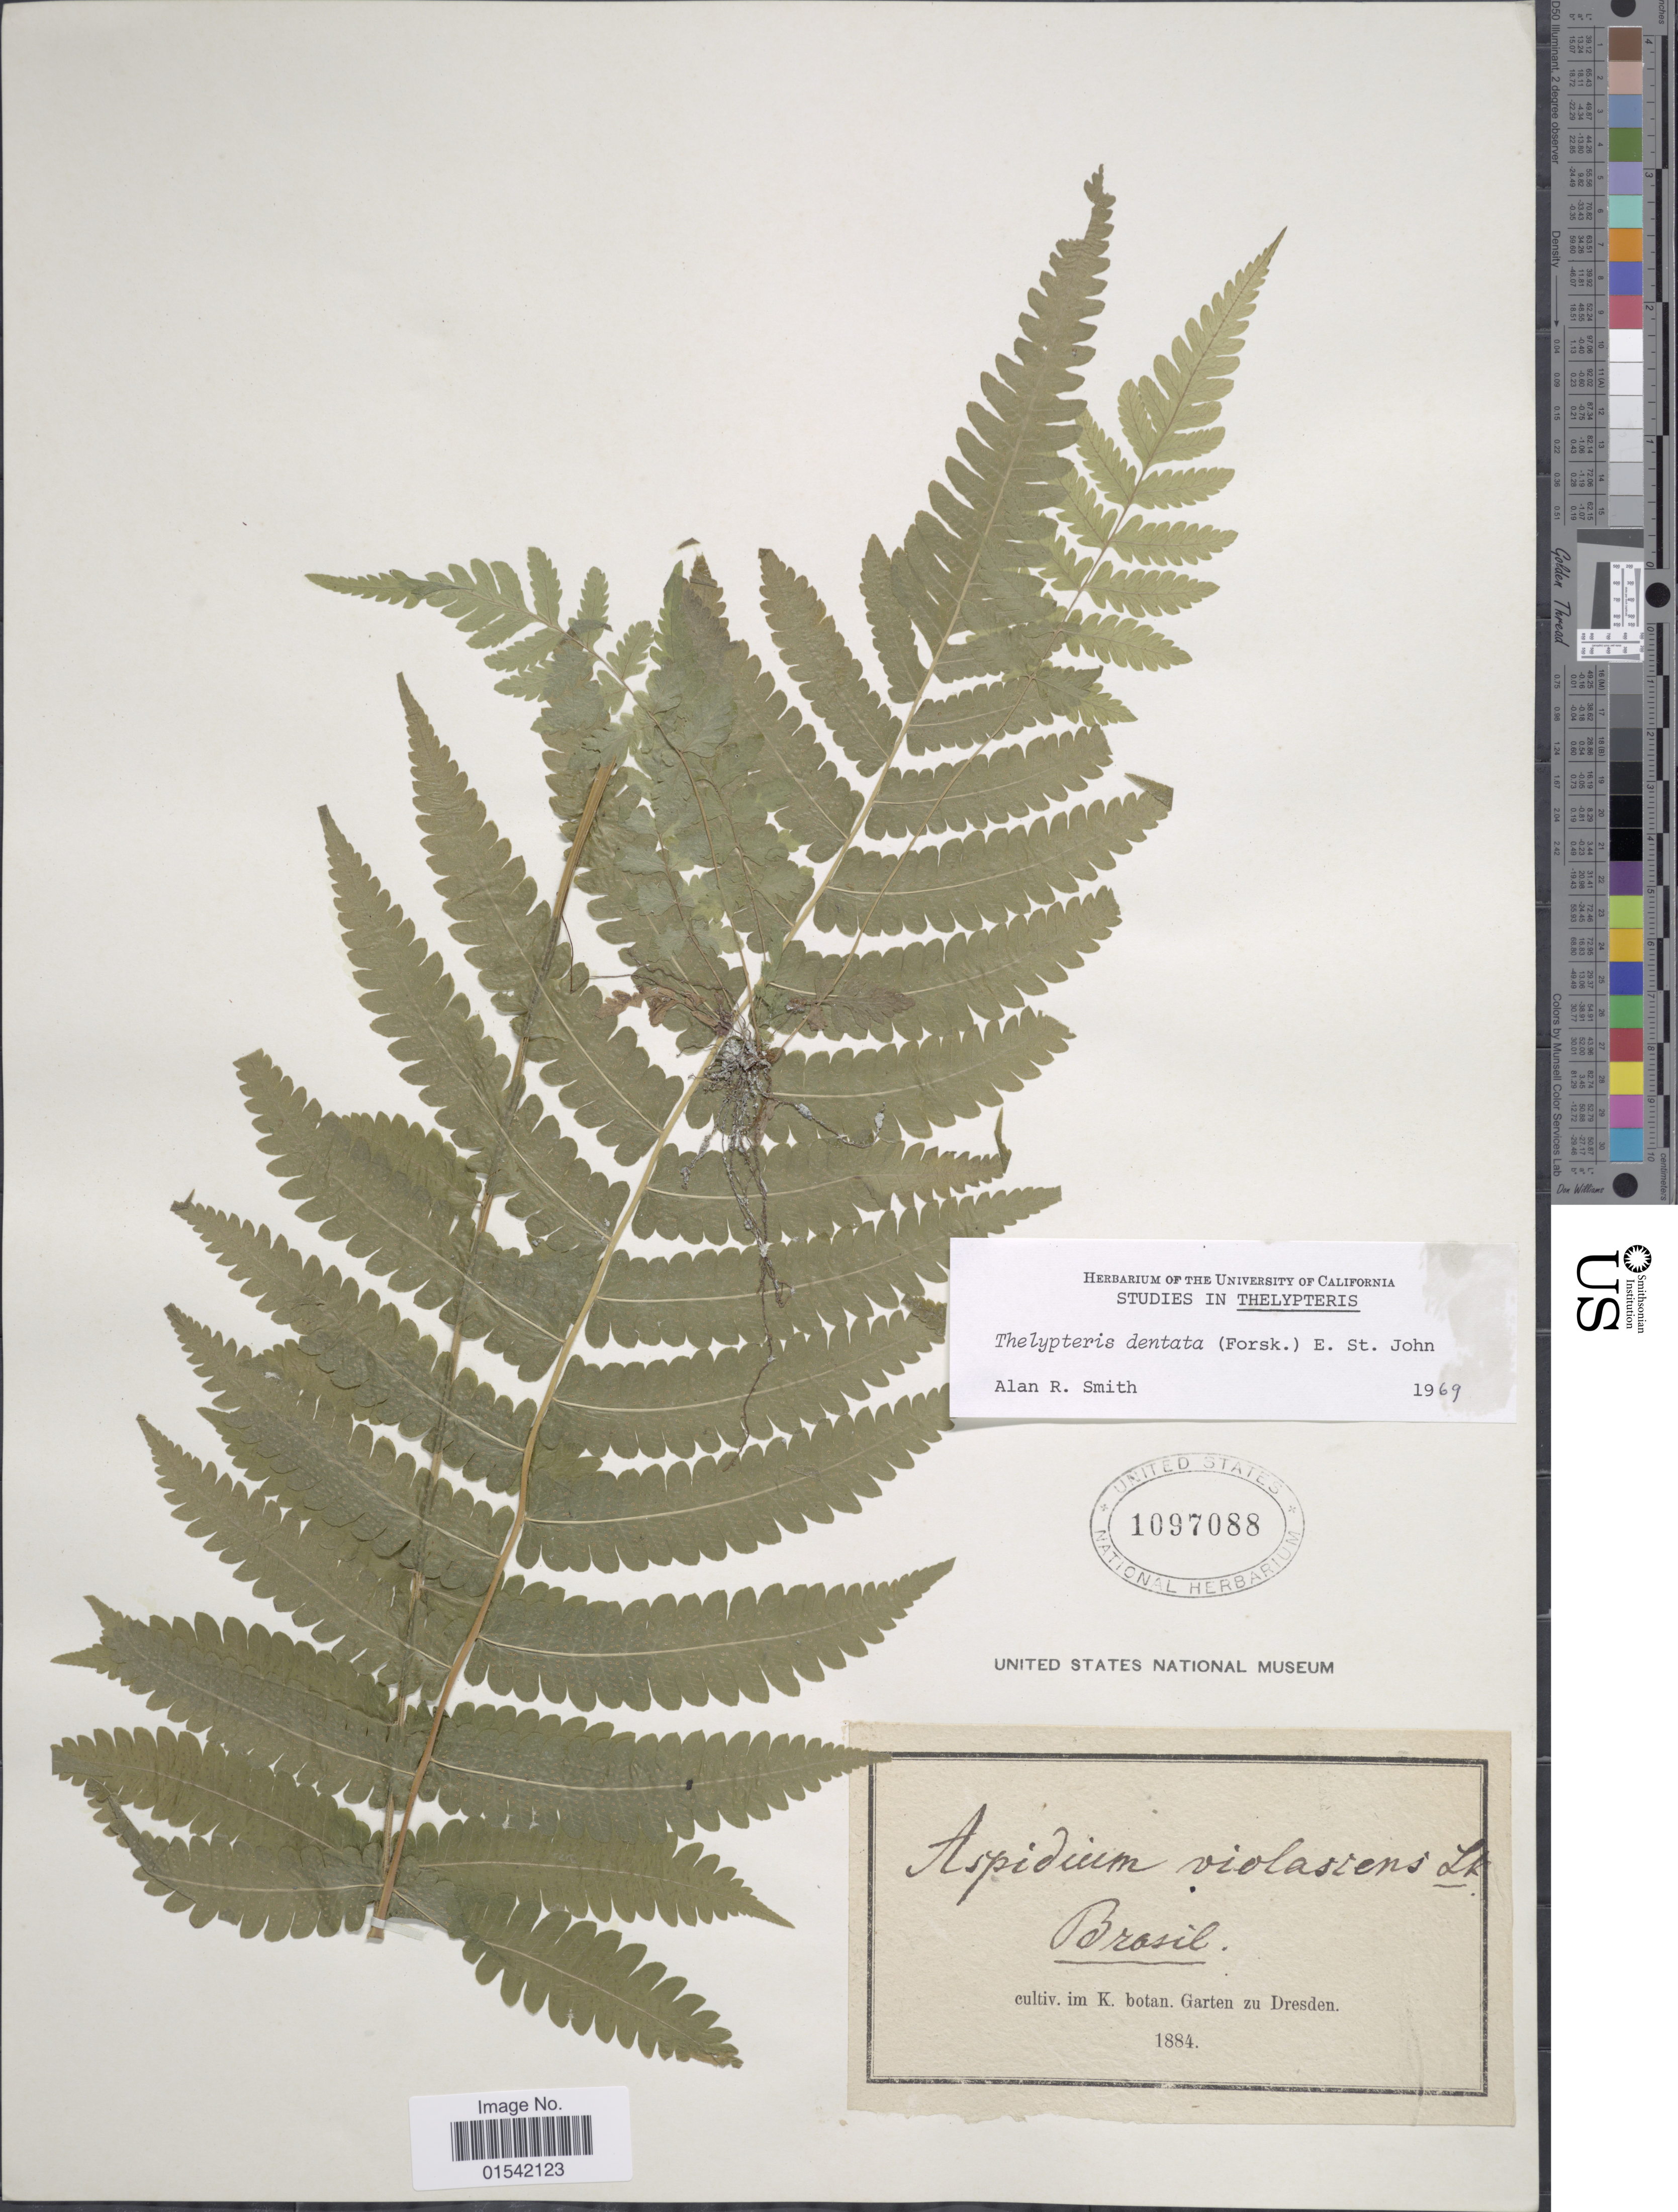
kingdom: Plantae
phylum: Tracheophyta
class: Polypodiopsida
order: Polypodiales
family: Thelypteridaceae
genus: Cyclosorus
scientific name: Cyclosorus dentatus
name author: (Forssk.) Ching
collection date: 1884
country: Germany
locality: Cultiv. im K. botan. Garten zu Dresden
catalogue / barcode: US 1097088